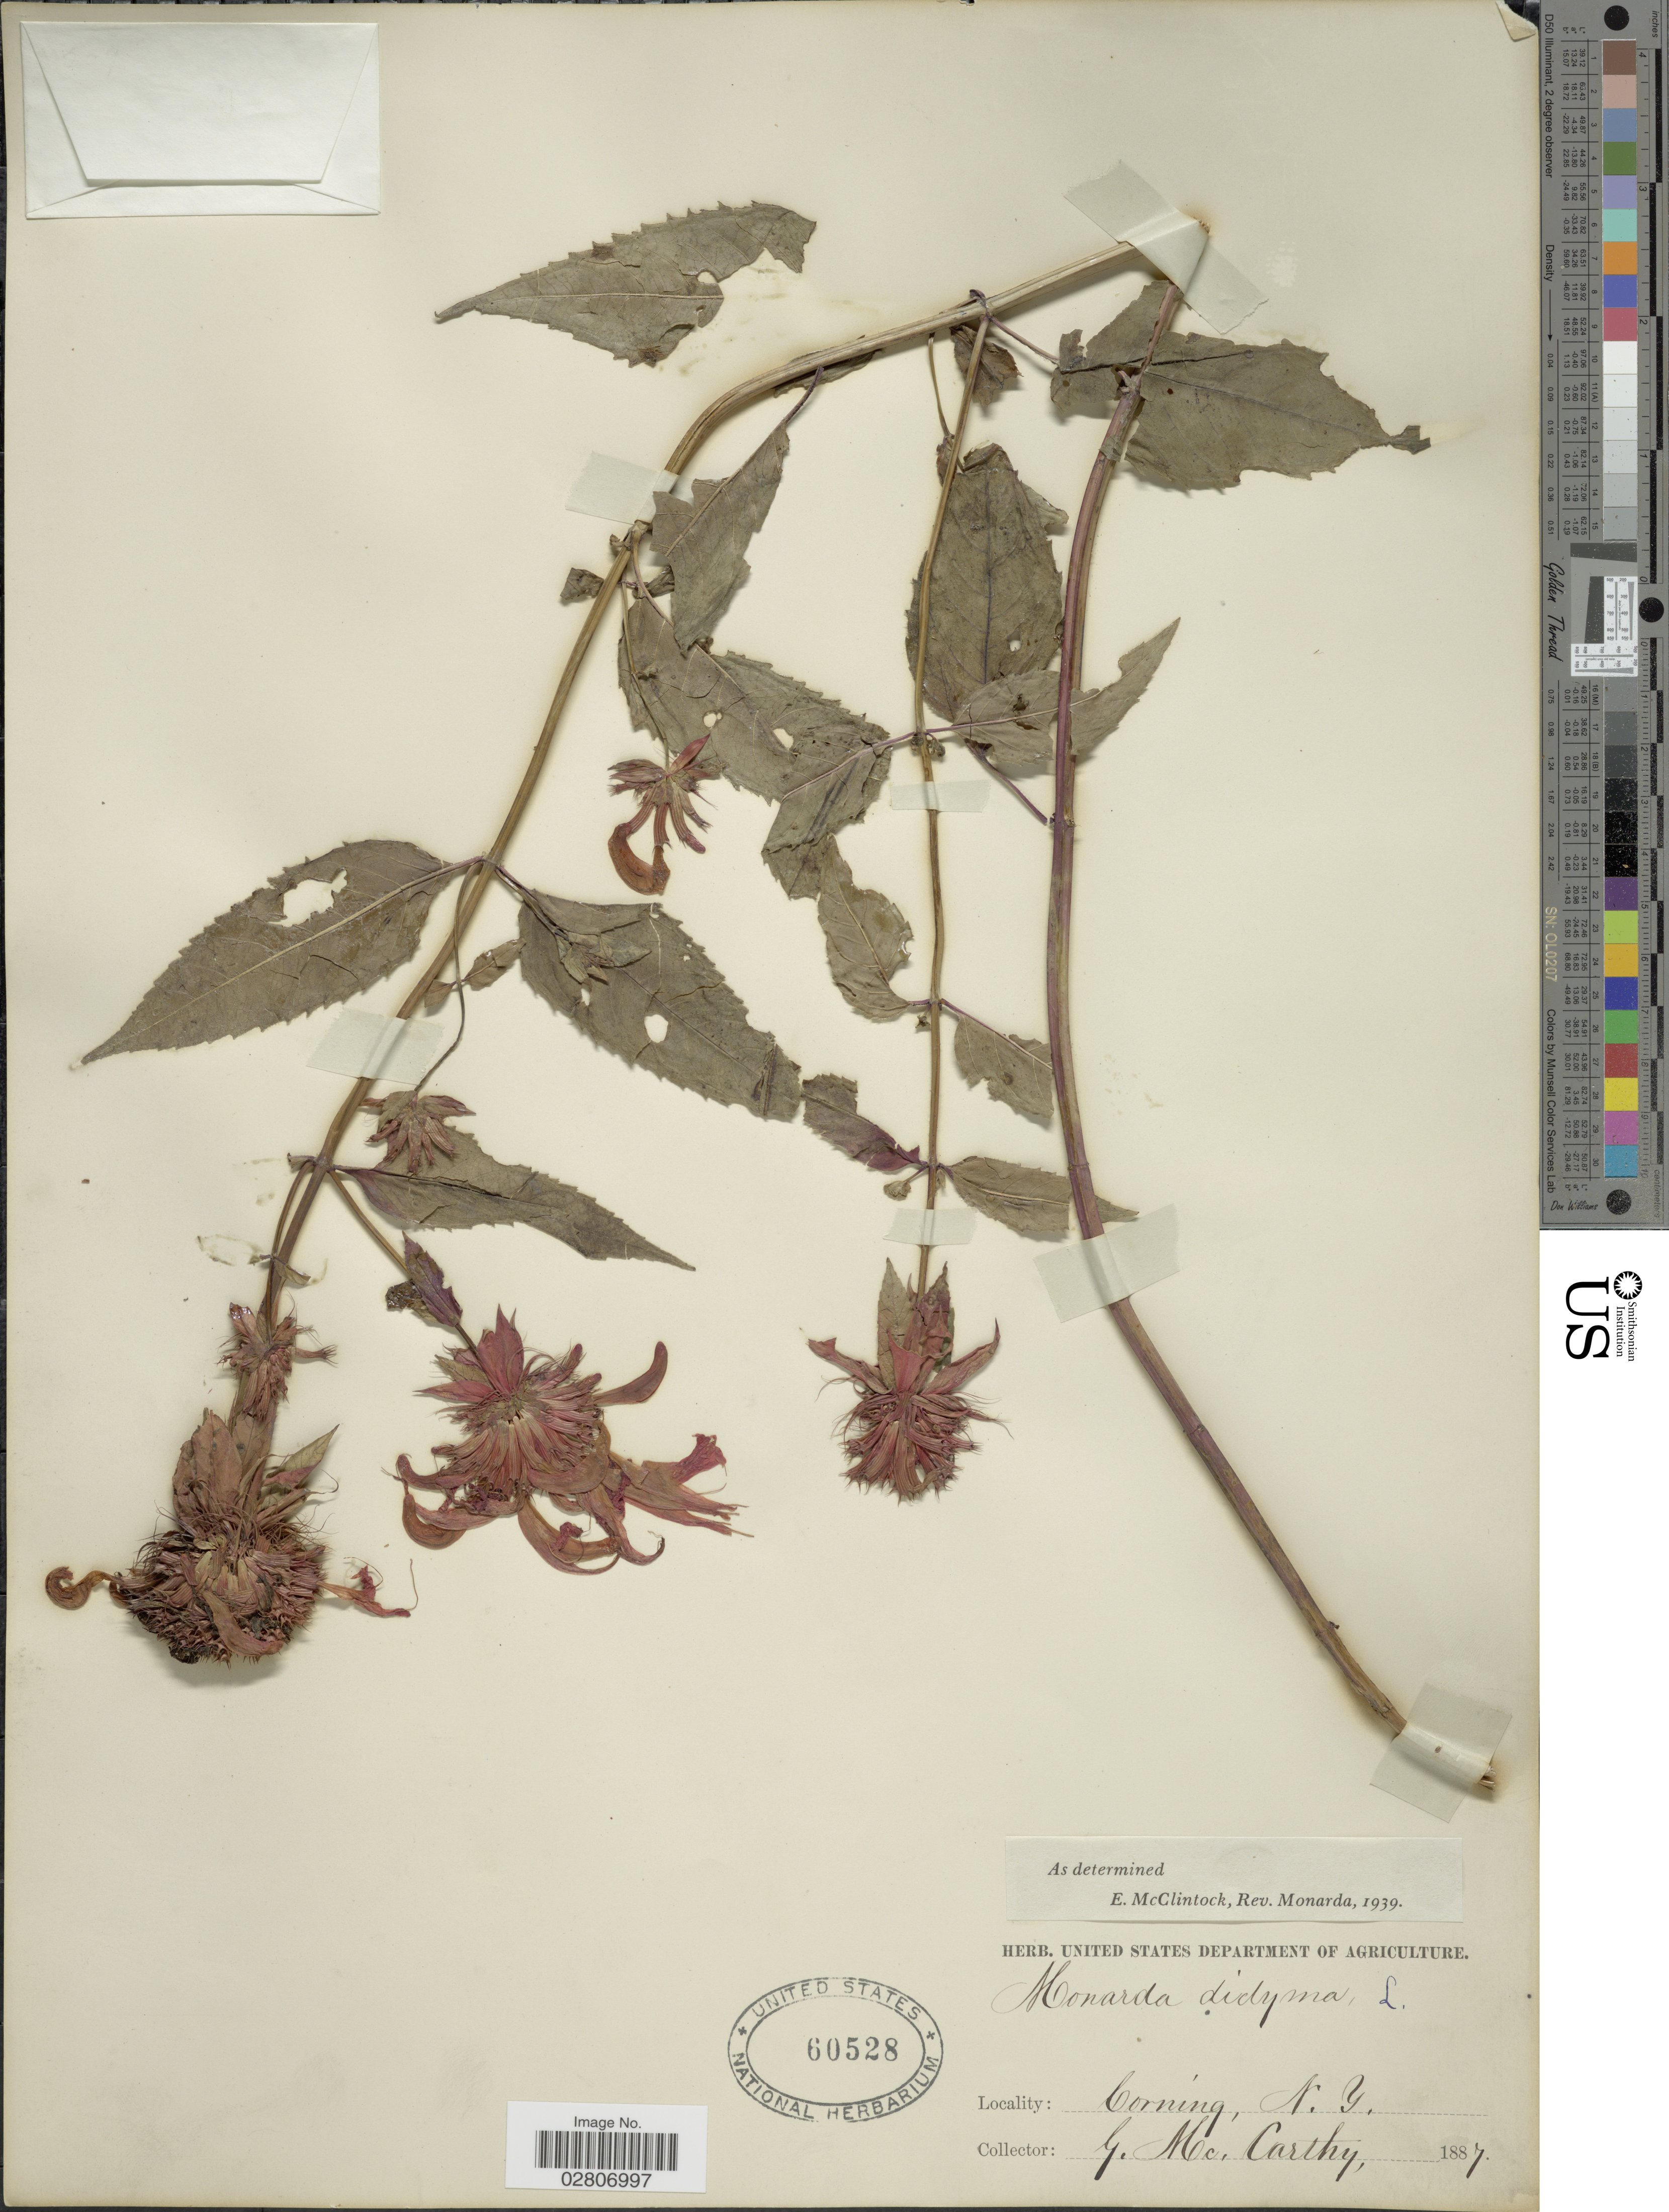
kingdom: Plantae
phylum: Tracheophyta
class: Magnoliopsida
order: Lamiales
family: Lamiaceae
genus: Monarda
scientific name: Monarda didyma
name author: L.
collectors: G. McCarthy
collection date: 1887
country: United States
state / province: New York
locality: Corning.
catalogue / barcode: US 60528